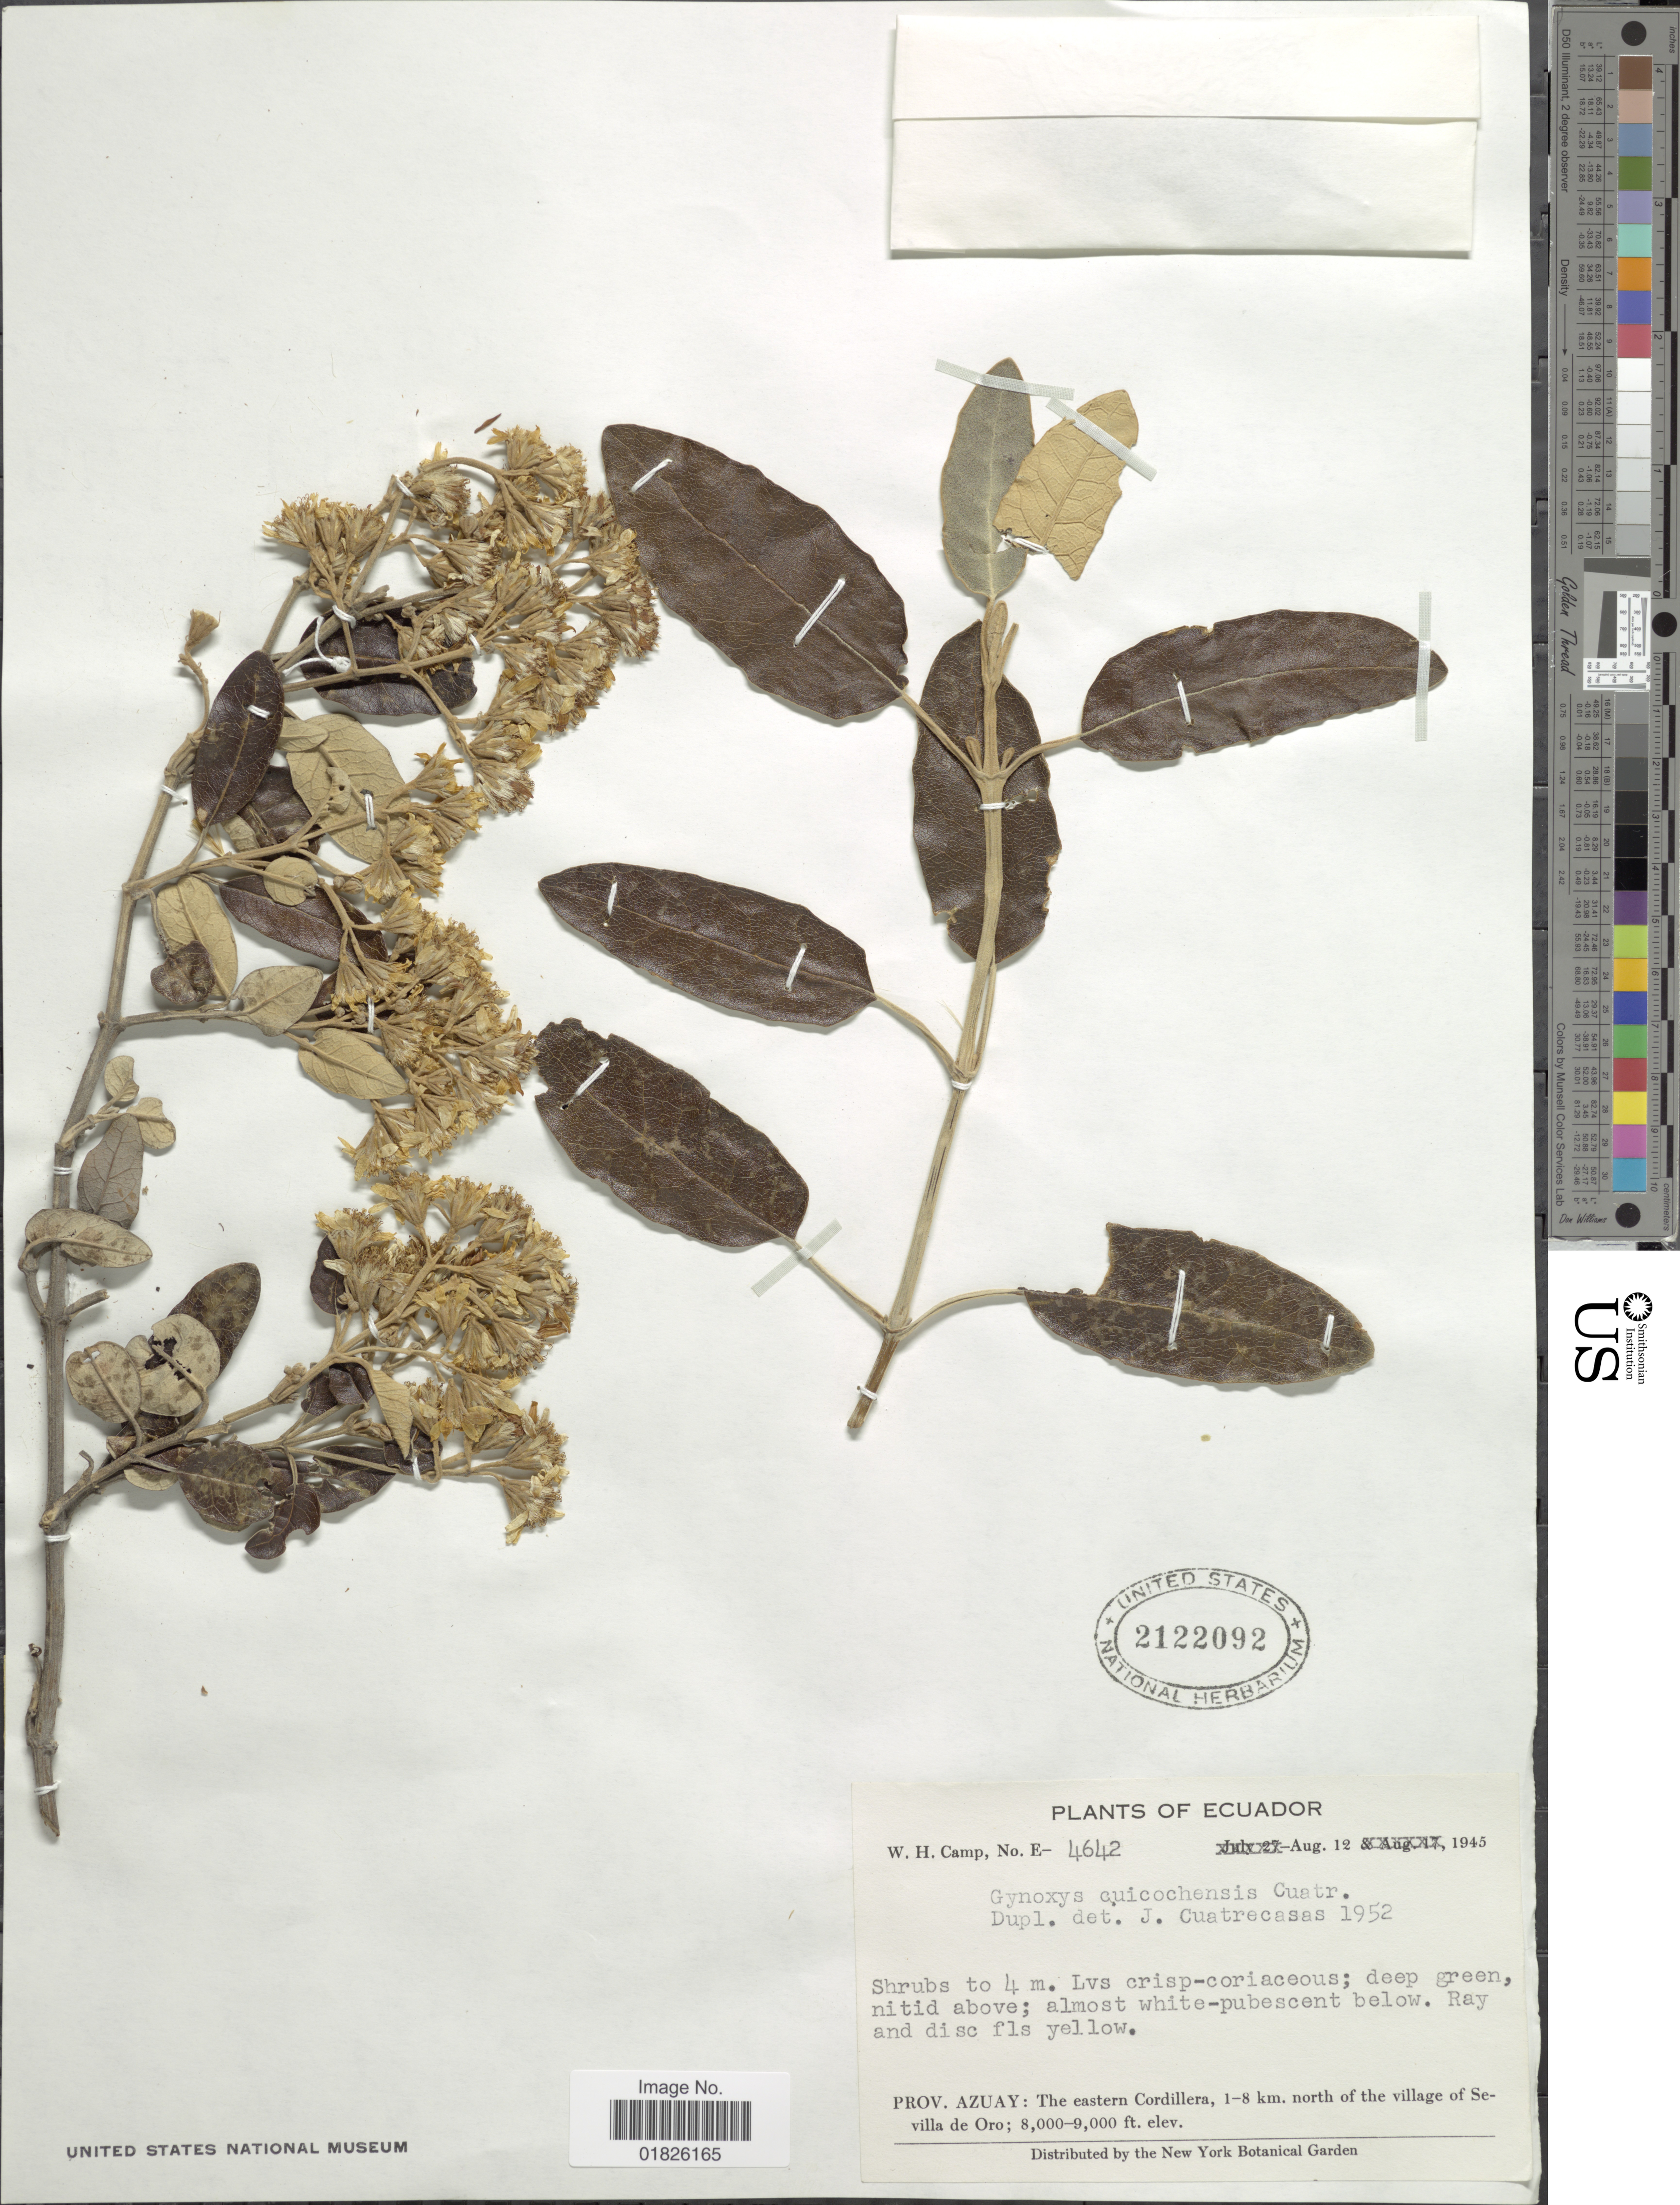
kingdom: Plantae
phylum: Tracheophyta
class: Magnoliopsida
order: Asterales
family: Asteraceae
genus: Gynoxys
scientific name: Gynoxys cuicochensis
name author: Cuatrec.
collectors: W. H. Camp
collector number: E-4642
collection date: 1945-08-12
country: Ecuador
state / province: Azuay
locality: The eastern Cordillera, 1-8 km north of the village of Sevilla de Oro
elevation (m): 2438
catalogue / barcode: US 2122092